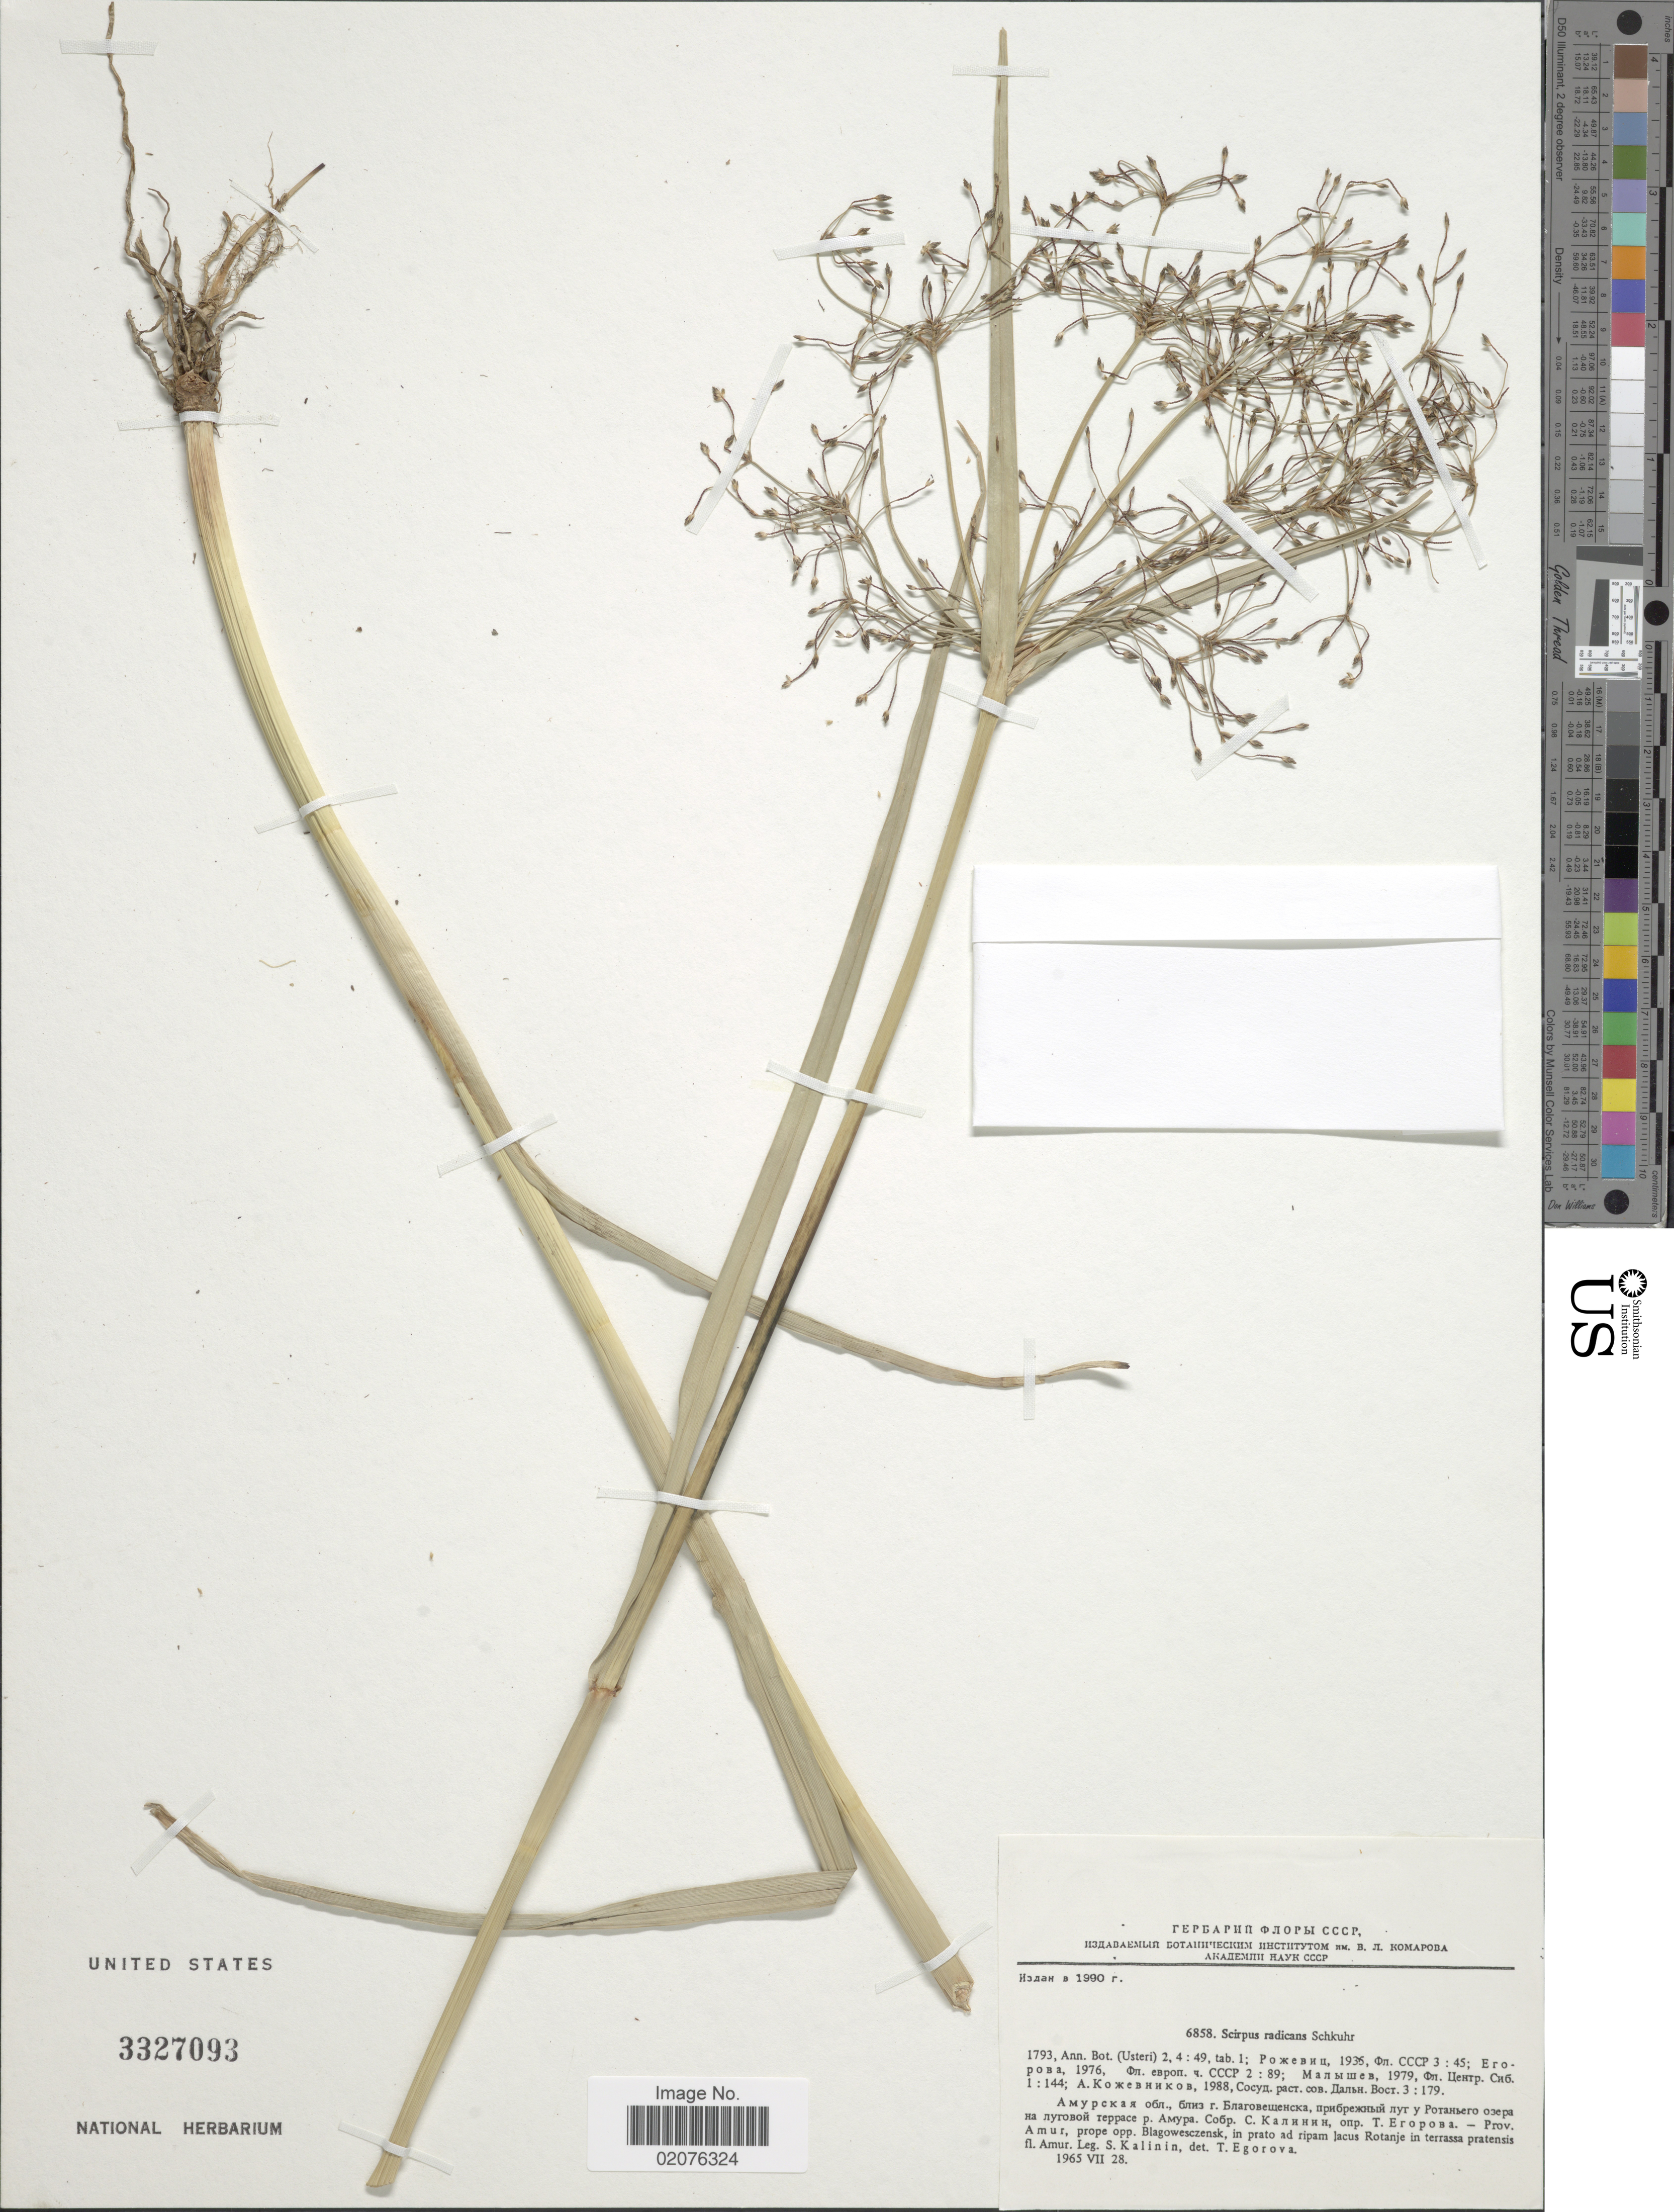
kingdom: Plantae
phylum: Tracheophyta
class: Liliopsida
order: Poales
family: Cyperaceae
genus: Scirpus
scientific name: Scirpus radicans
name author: Schkuhr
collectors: S. Kalinin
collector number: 6858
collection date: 1965-07-28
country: Romania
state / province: Maramures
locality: Propeopp. Blagowsczensk. in prato ad ripam lacus Rotanje in terrassa pratensis fl. Amur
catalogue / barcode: US 3327093